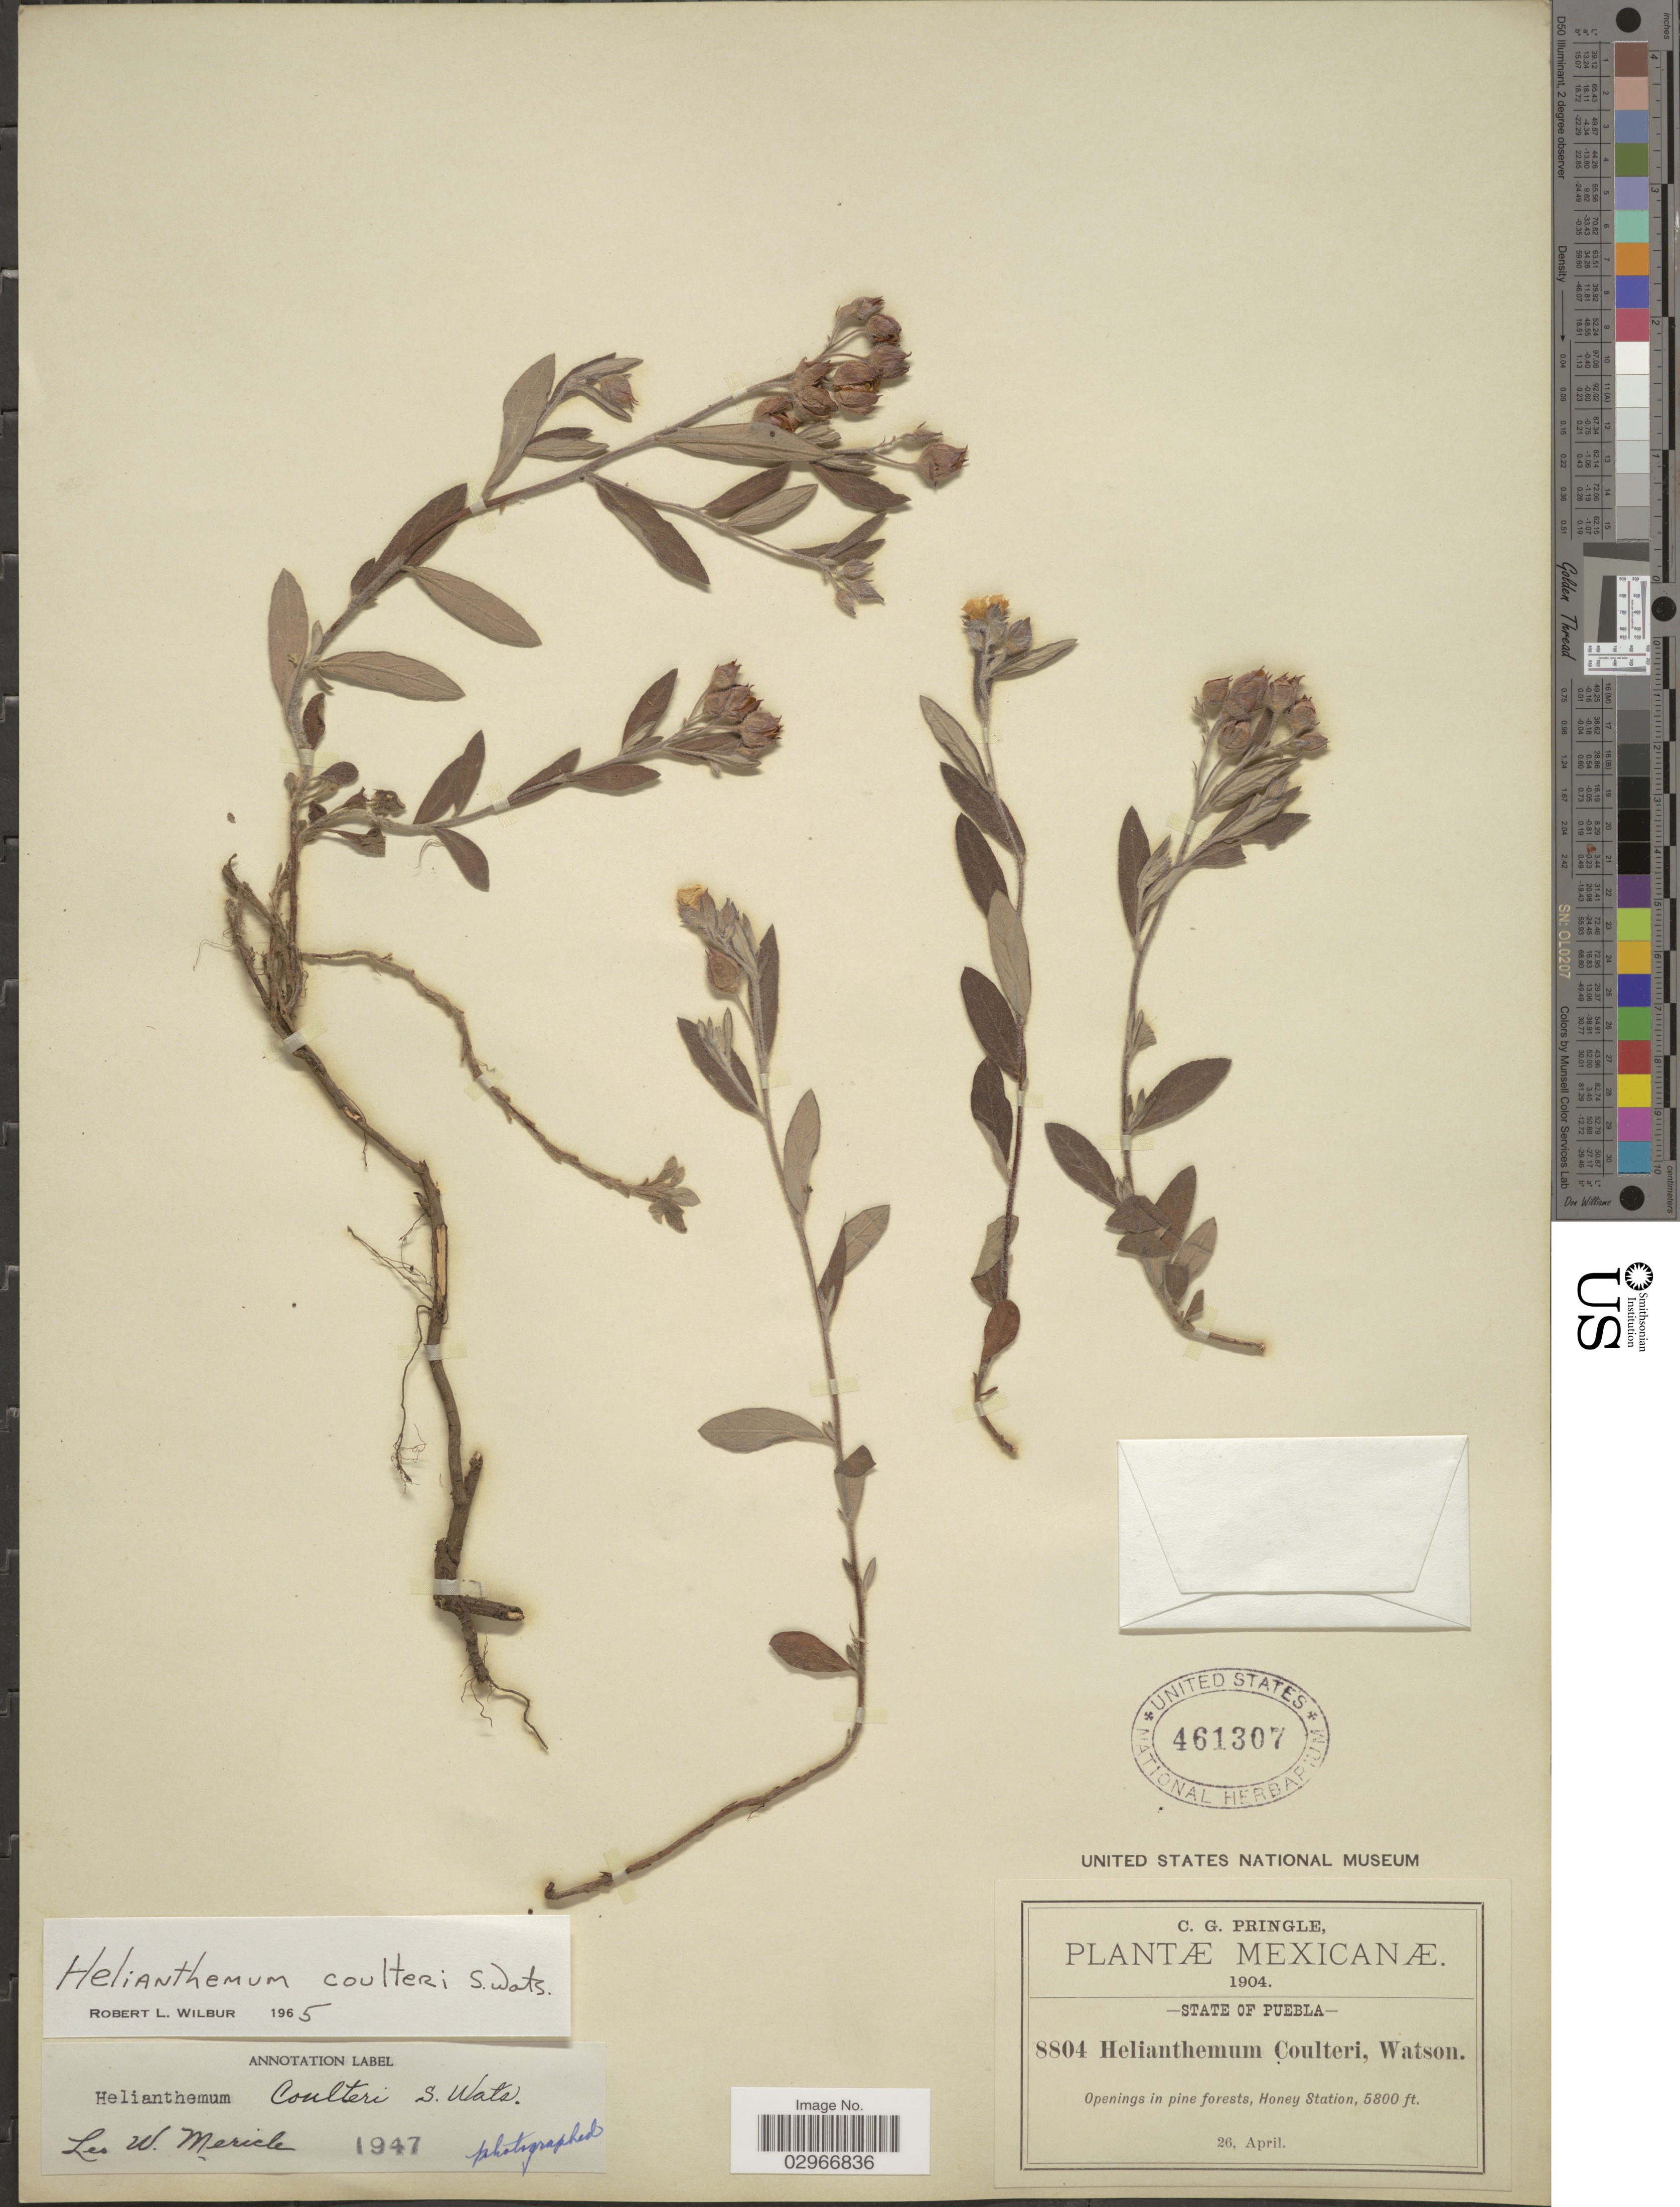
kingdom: Plantae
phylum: Tracheophyta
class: Magnoliopsida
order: Malvales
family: Cistaceae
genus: Helianthemum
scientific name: Helianthemum coulteri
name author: S. Watson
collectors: C. G. Pringle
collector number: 8804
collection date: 1904-04-26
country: Mexico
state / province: Puebla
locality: Honey Station.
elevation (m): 1768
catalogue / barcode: US 461307